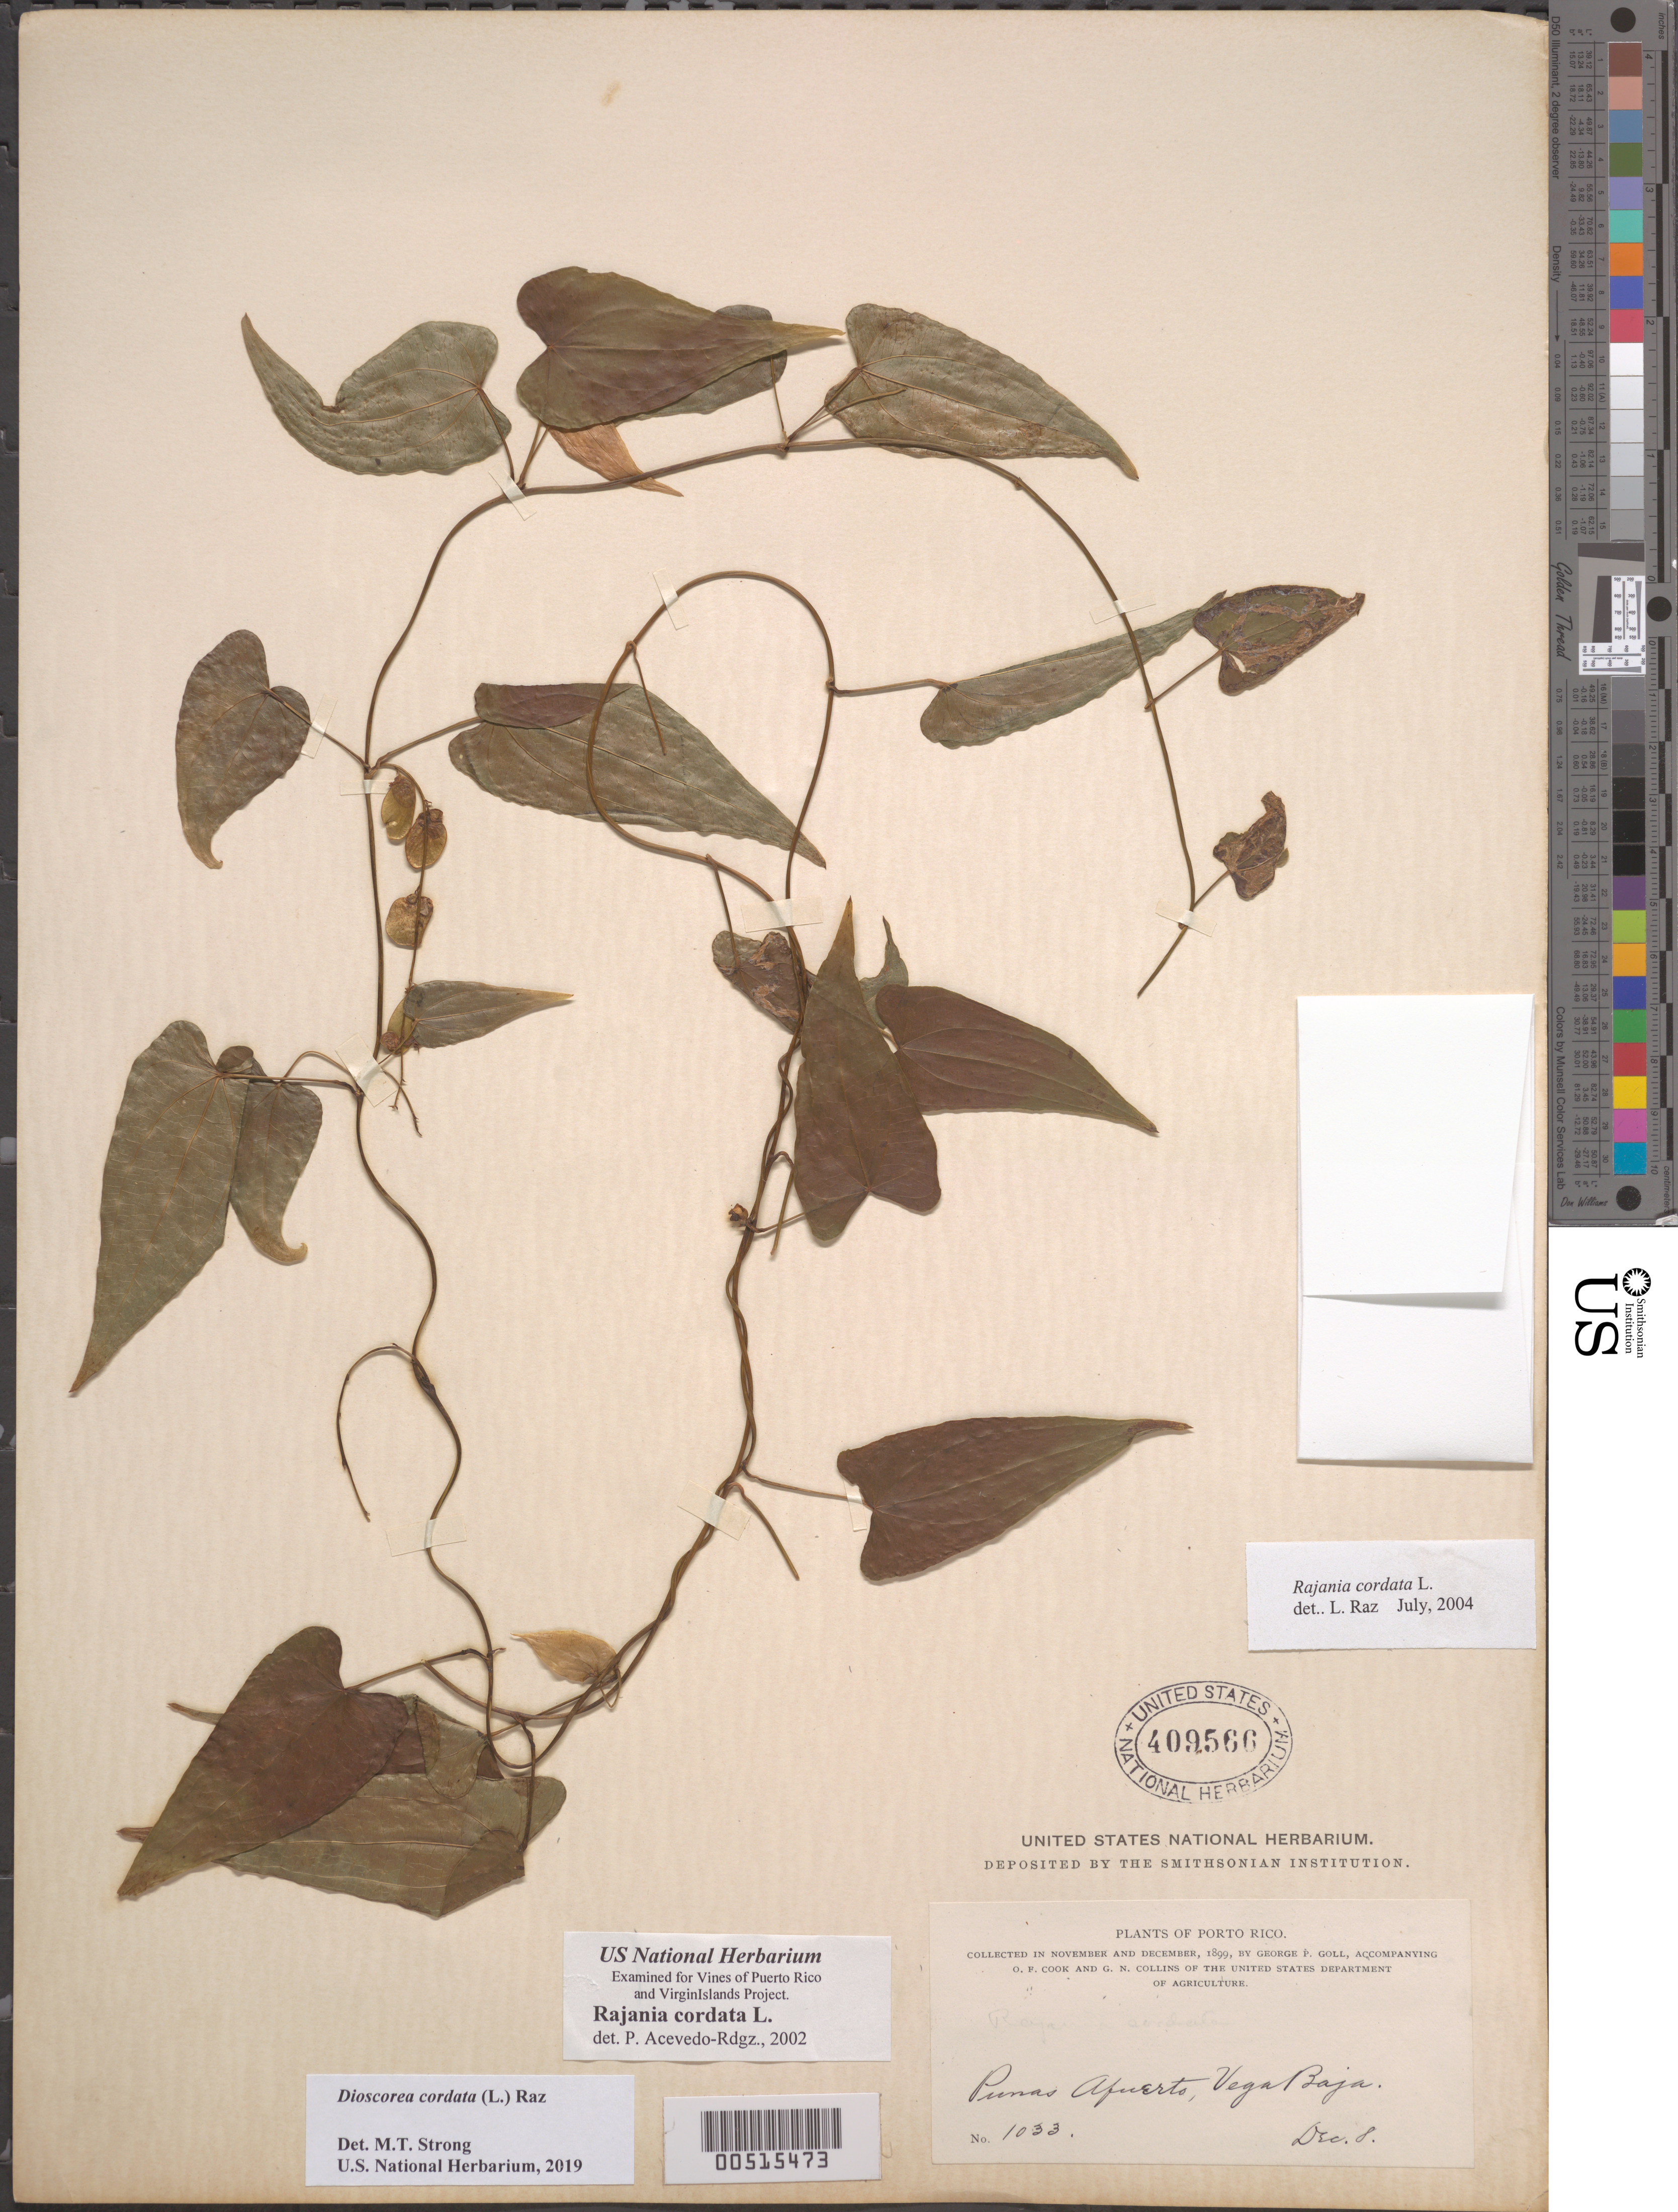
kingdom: Plantae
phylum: Tracheophyta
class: Liliopsida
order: Dioscoreales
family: Dioscoreaceae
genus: Dioscorea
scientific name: Dioscorea cordata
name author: (L.) Raz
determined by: Strong, M. T., (US), Smithsonian Institution - National Museum of Natural History (UNITED STATES)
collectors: G. Goll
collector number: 1033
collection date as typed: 08 Dec 1899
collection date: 1899-12-08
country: Puerto Rico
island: Greater Antilles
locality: Pinas Apuerto, Vega Baja.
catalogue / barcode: US 409566